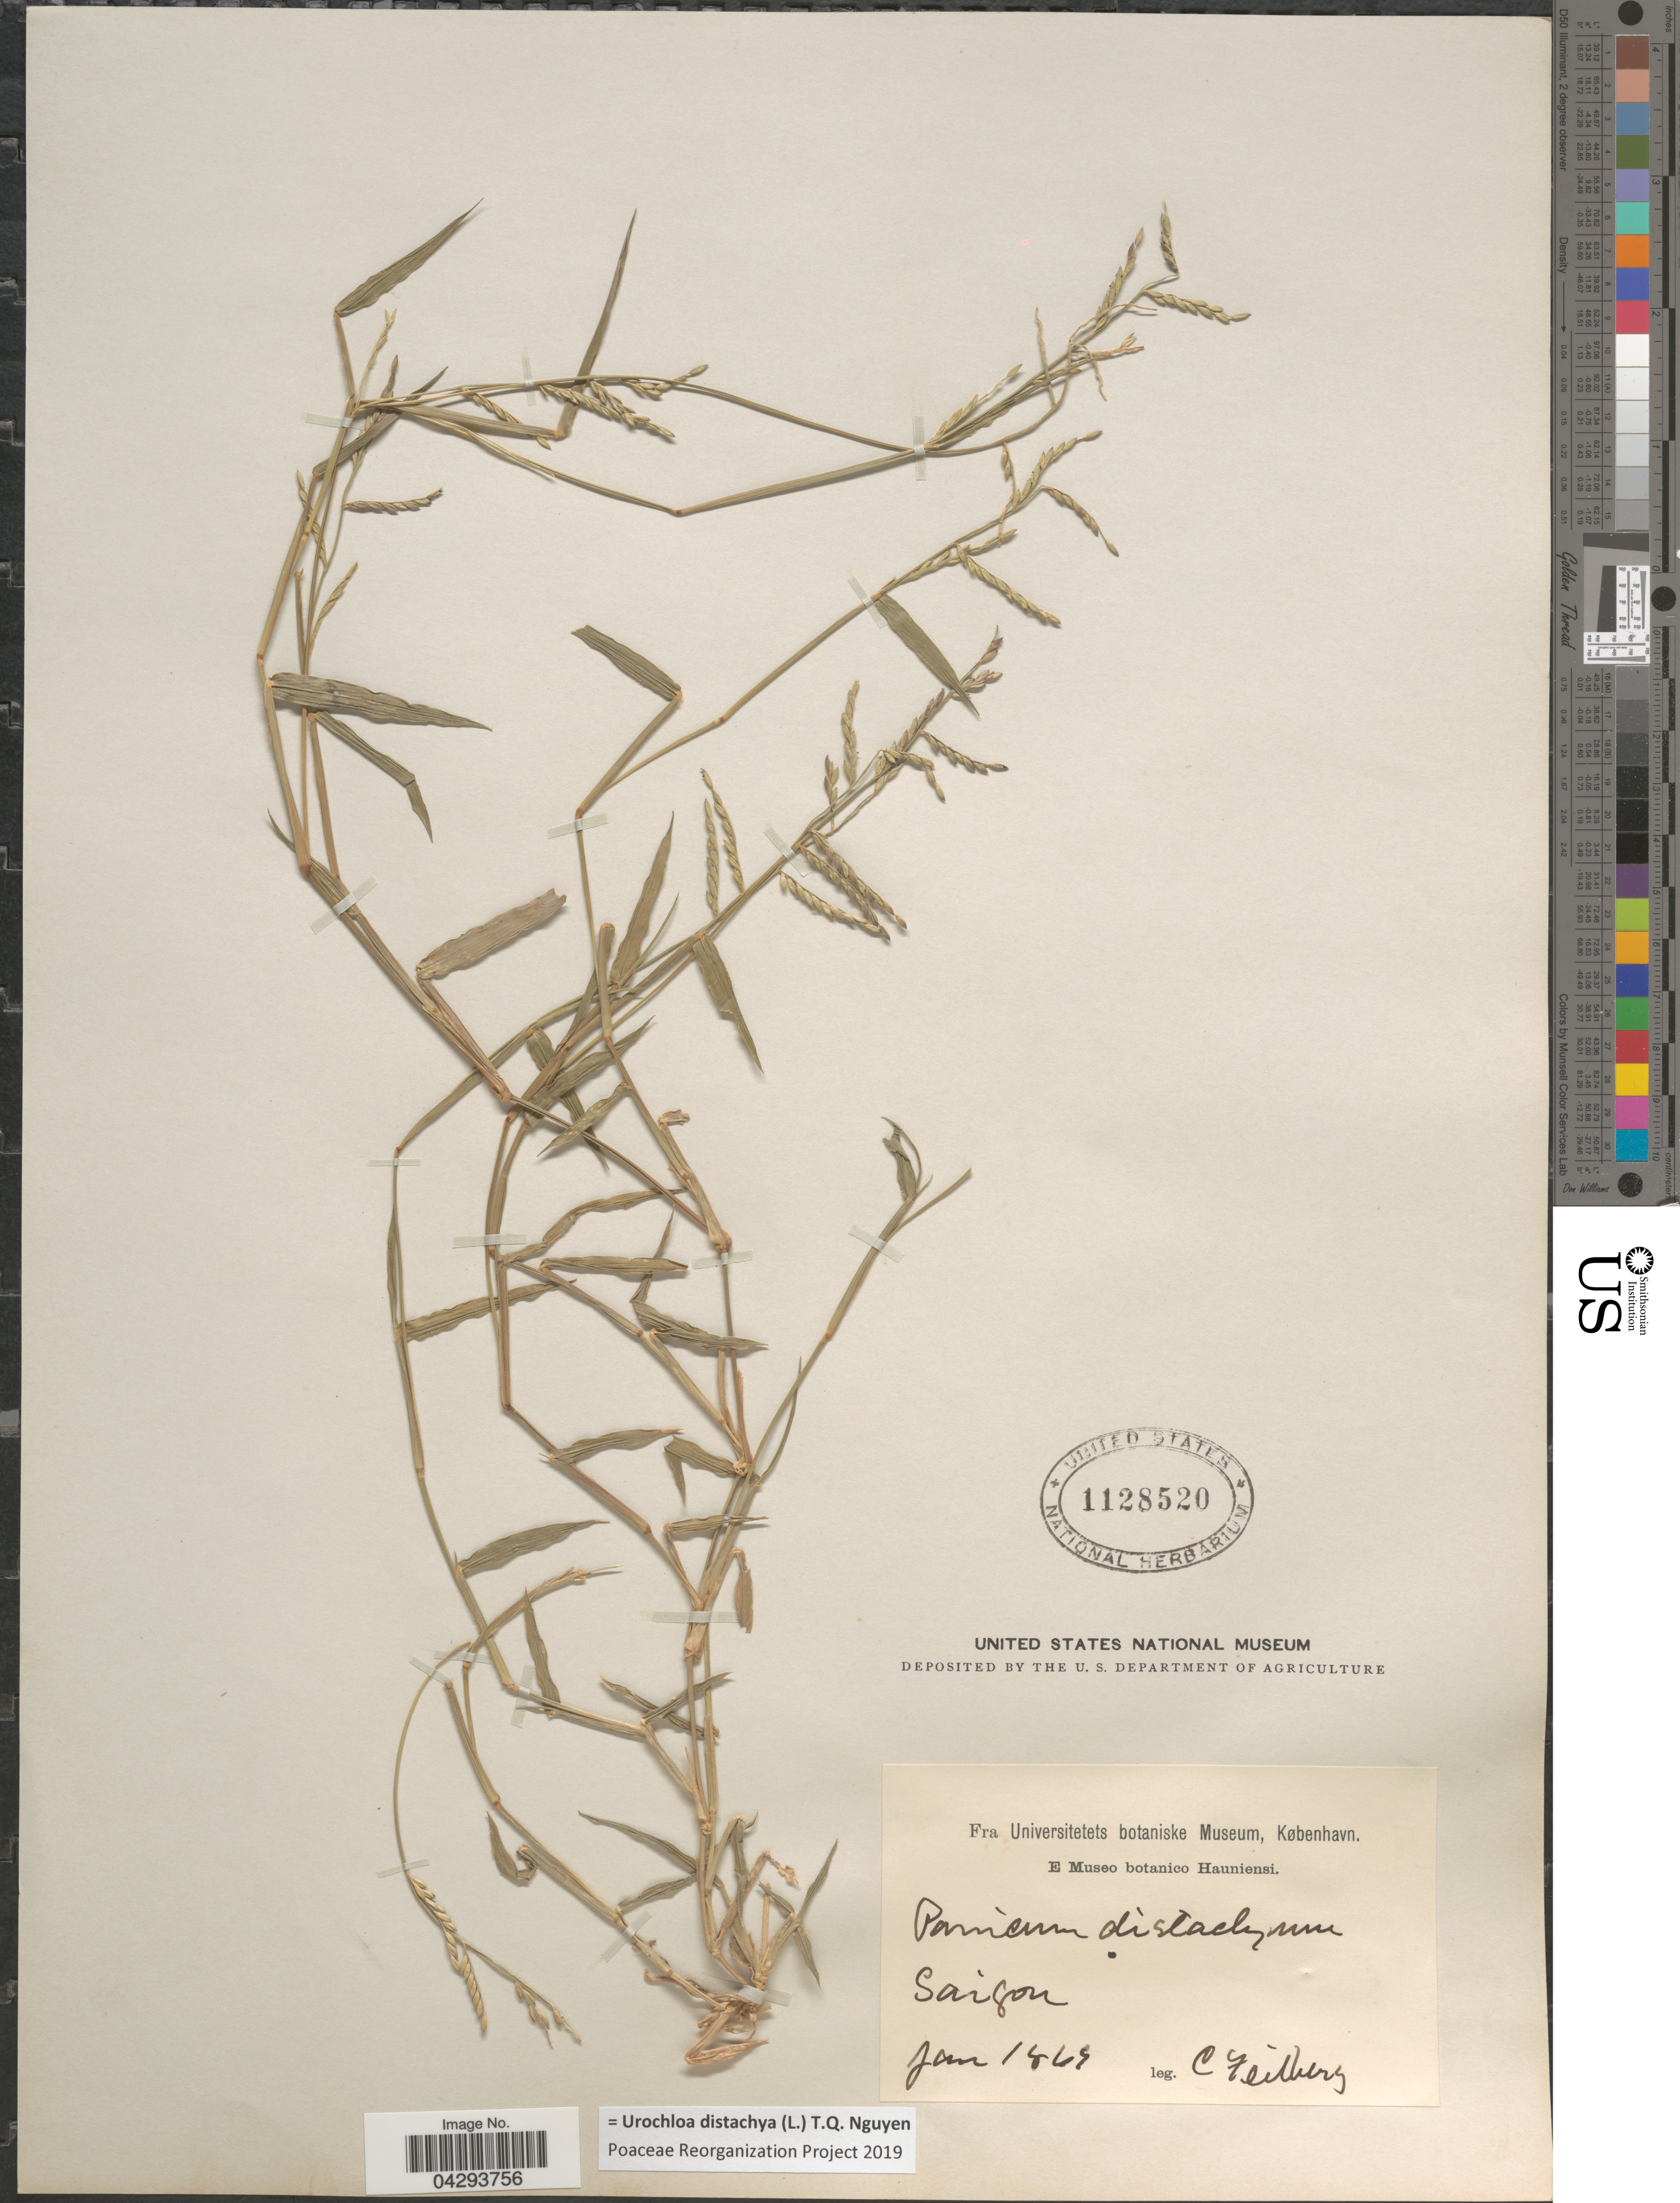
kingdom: Plantae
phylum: Tracheophyta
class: Liliopsida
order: Poales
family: Poaceae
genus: Urochloa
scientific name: Urochloa distachya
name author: (L.) T.Q. Nguyen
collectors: C. Feilberg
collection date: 1869-01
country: Vietnam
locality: Saigon.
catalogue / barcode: US 1128520